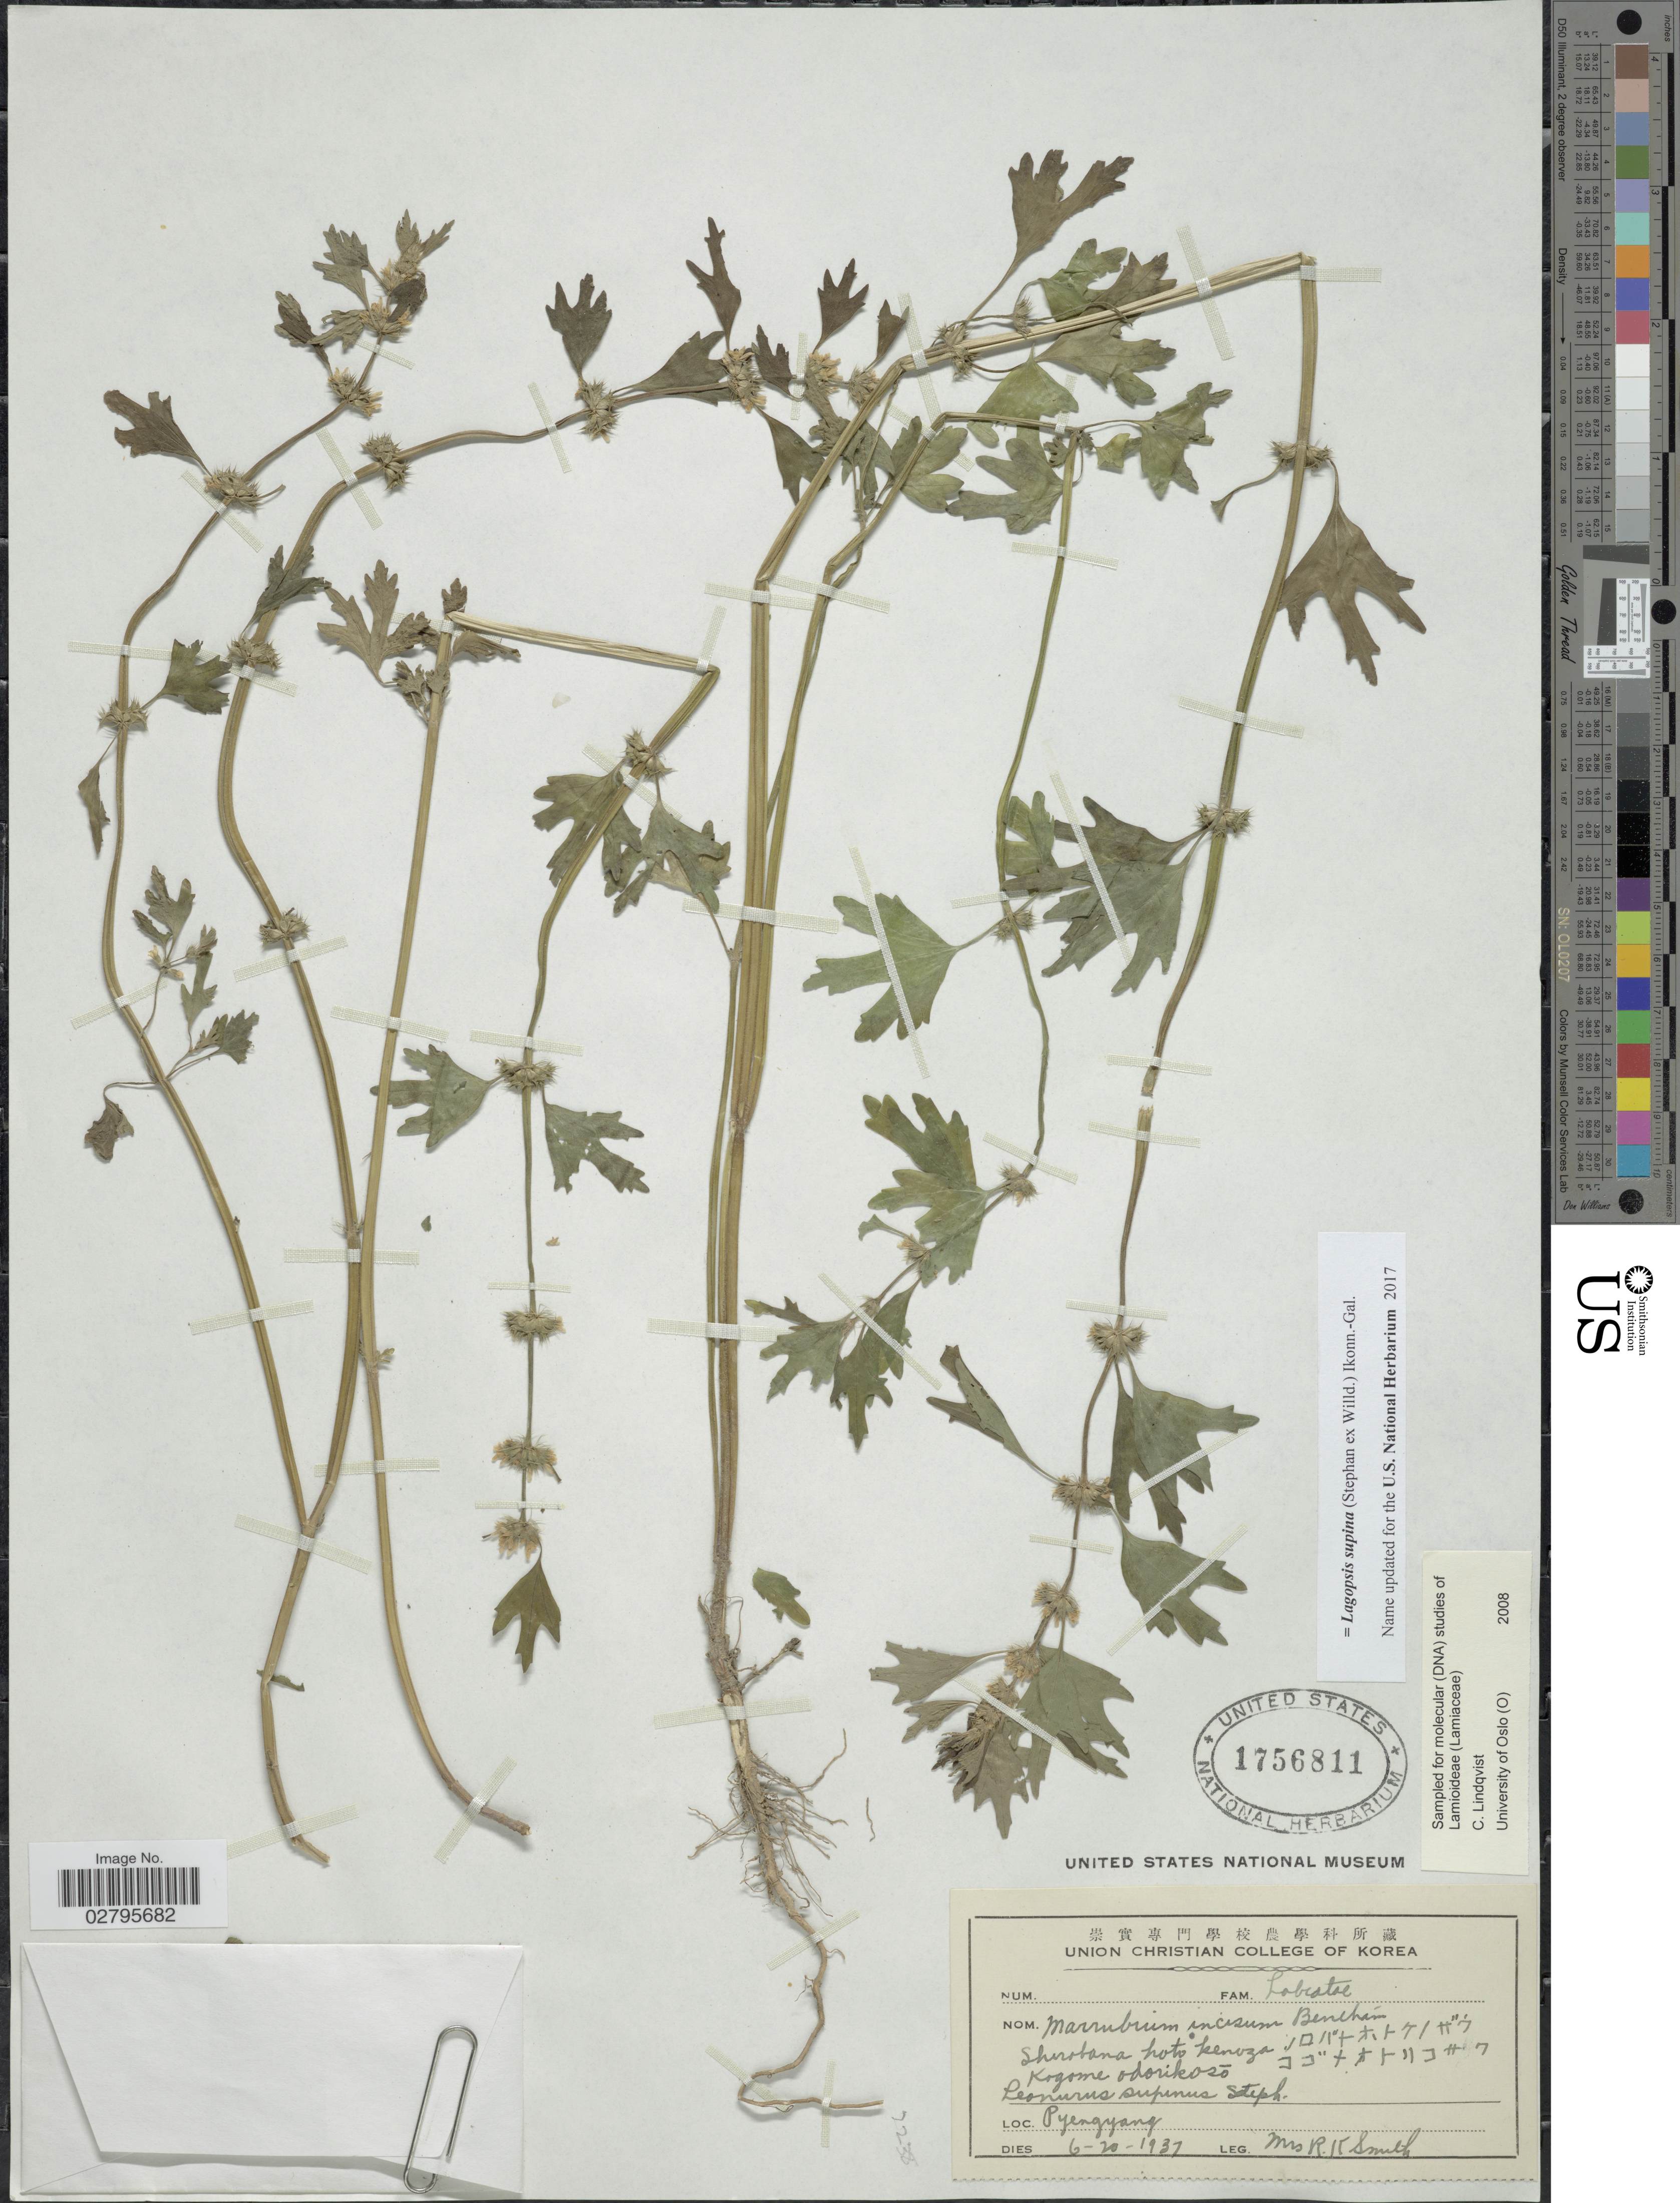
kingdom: Plantae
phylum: Tracheophyta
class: Magnoliopsida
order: Lamiales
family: Lamiaceae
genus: Lagopsis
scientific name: Lagopsis supina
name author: (Steph. ex Willd.) Ikonn.-Gal.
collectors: Mrs. R. K. Smith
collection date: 1937-06-20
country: North Korea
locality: Pyengyang.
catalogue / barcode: US 1756811